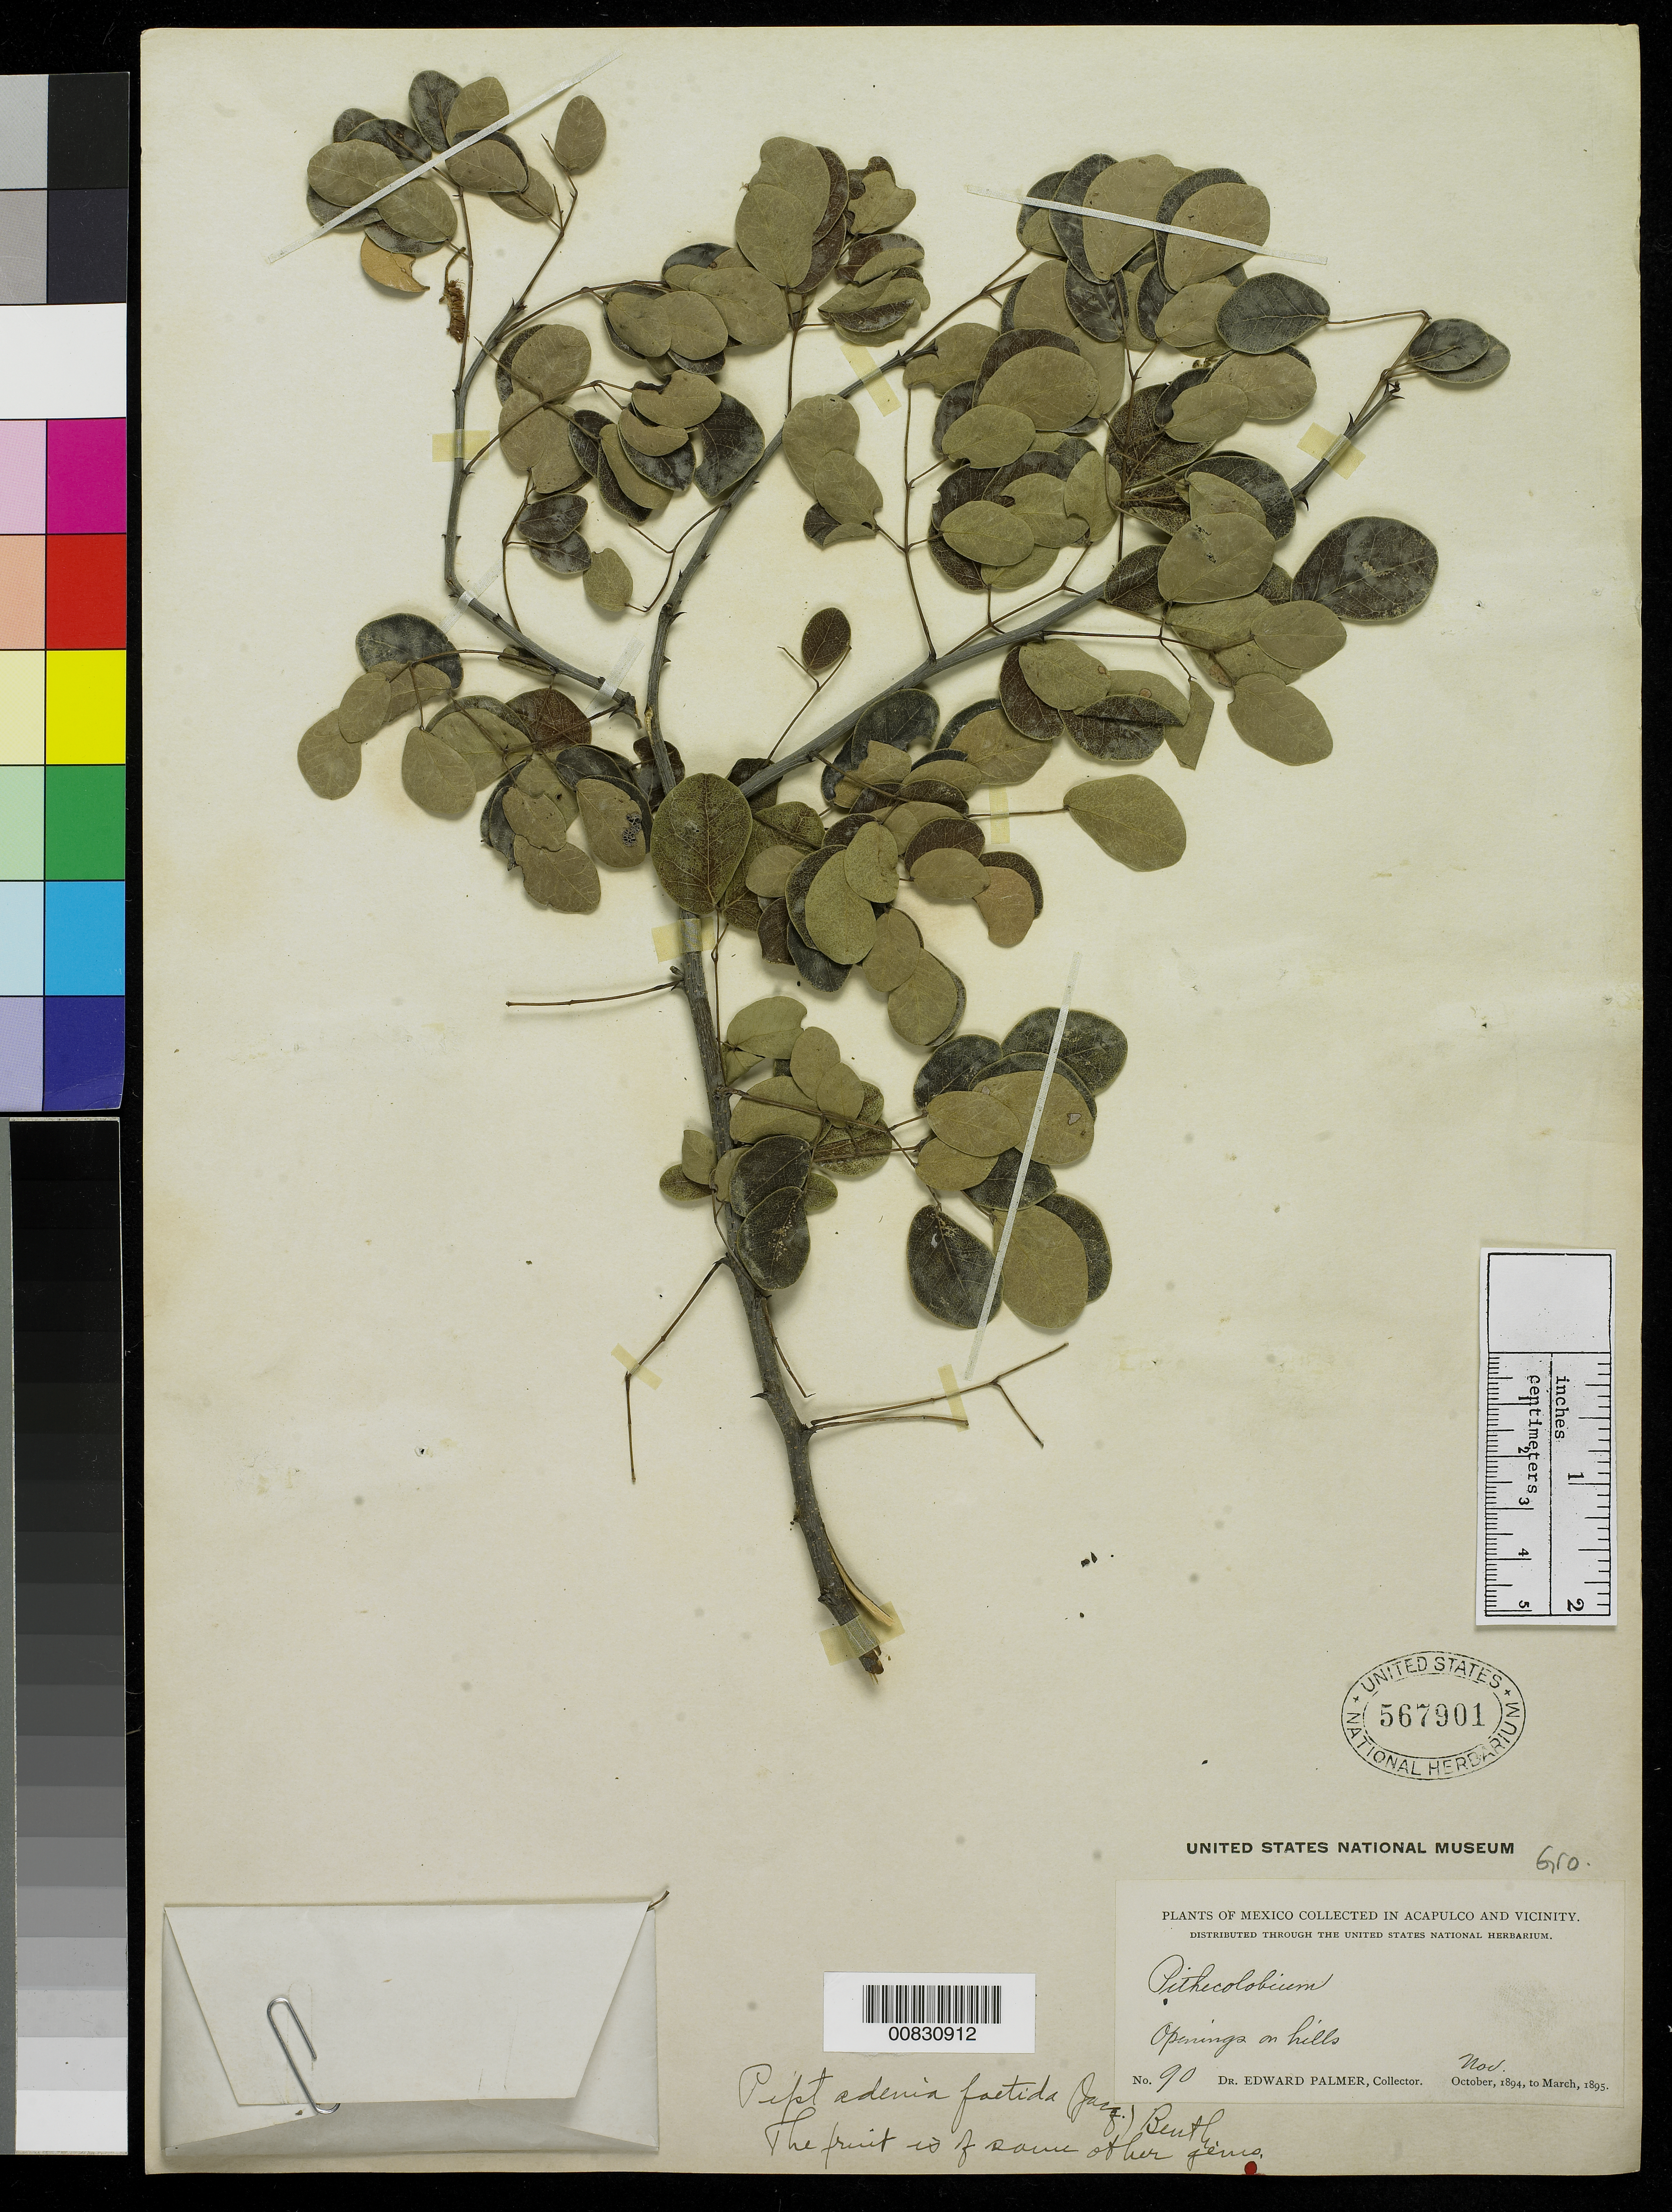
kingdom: Plantae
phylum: Tracheophyta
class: Magnoliopsida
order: Fabales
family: Fabaceae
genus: Piptadenia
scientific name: Piptadenia foetida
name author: (Jacq.) Benth.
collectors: E. Palmer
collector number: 90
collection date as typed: Nov 1894 to -- Mar 1895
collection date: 1894-11/1895-03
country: Mexico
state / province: Guerrero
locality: Acapulco, Guerrero and vicinity.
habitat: Openings on hills.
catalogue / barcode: US 567901